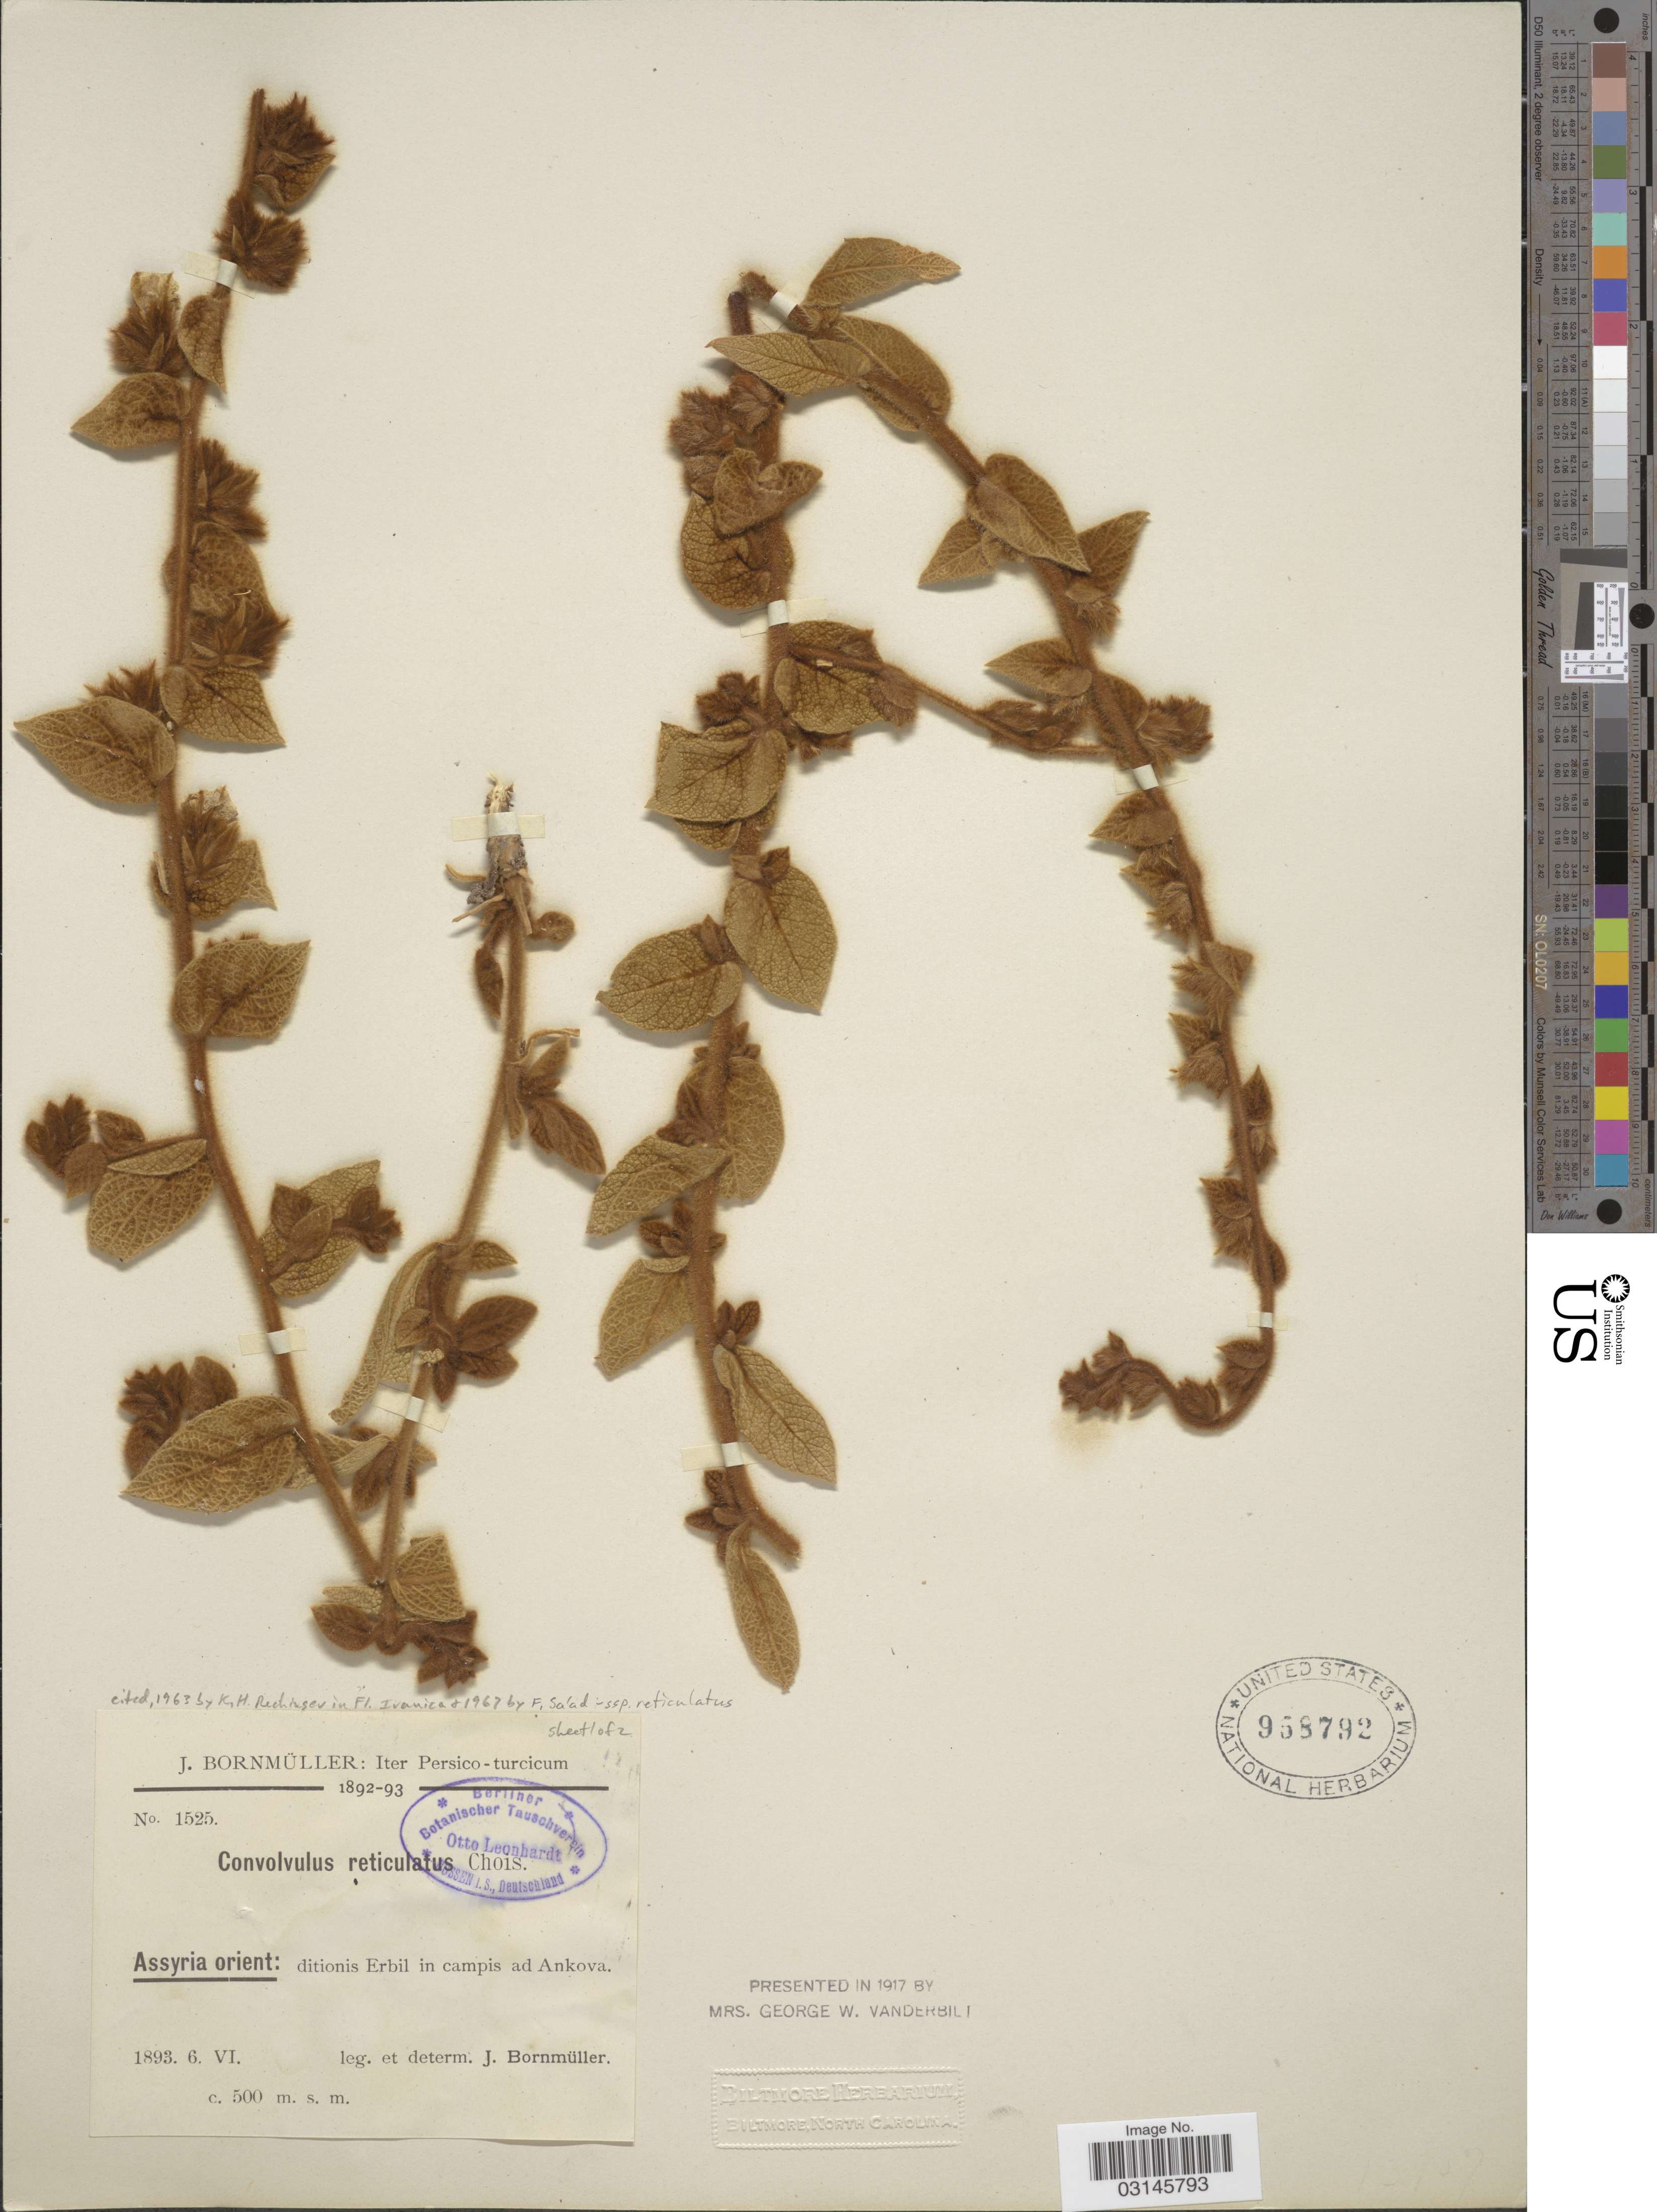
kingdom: Plantae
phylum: Tracheophyta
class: Magnoliopsida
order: Solanales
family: Convolvulaceae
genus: Convolvulus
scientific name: Convolvulus reticulatus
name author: Choisy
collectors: J. Bornmüller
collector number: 1525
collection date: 1893-06-06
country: Iraq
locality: Iter Persico-turcicum, Assyria orient: ditionis Erbil in campis ad Ankova.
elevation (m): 500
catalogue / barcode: US 958792